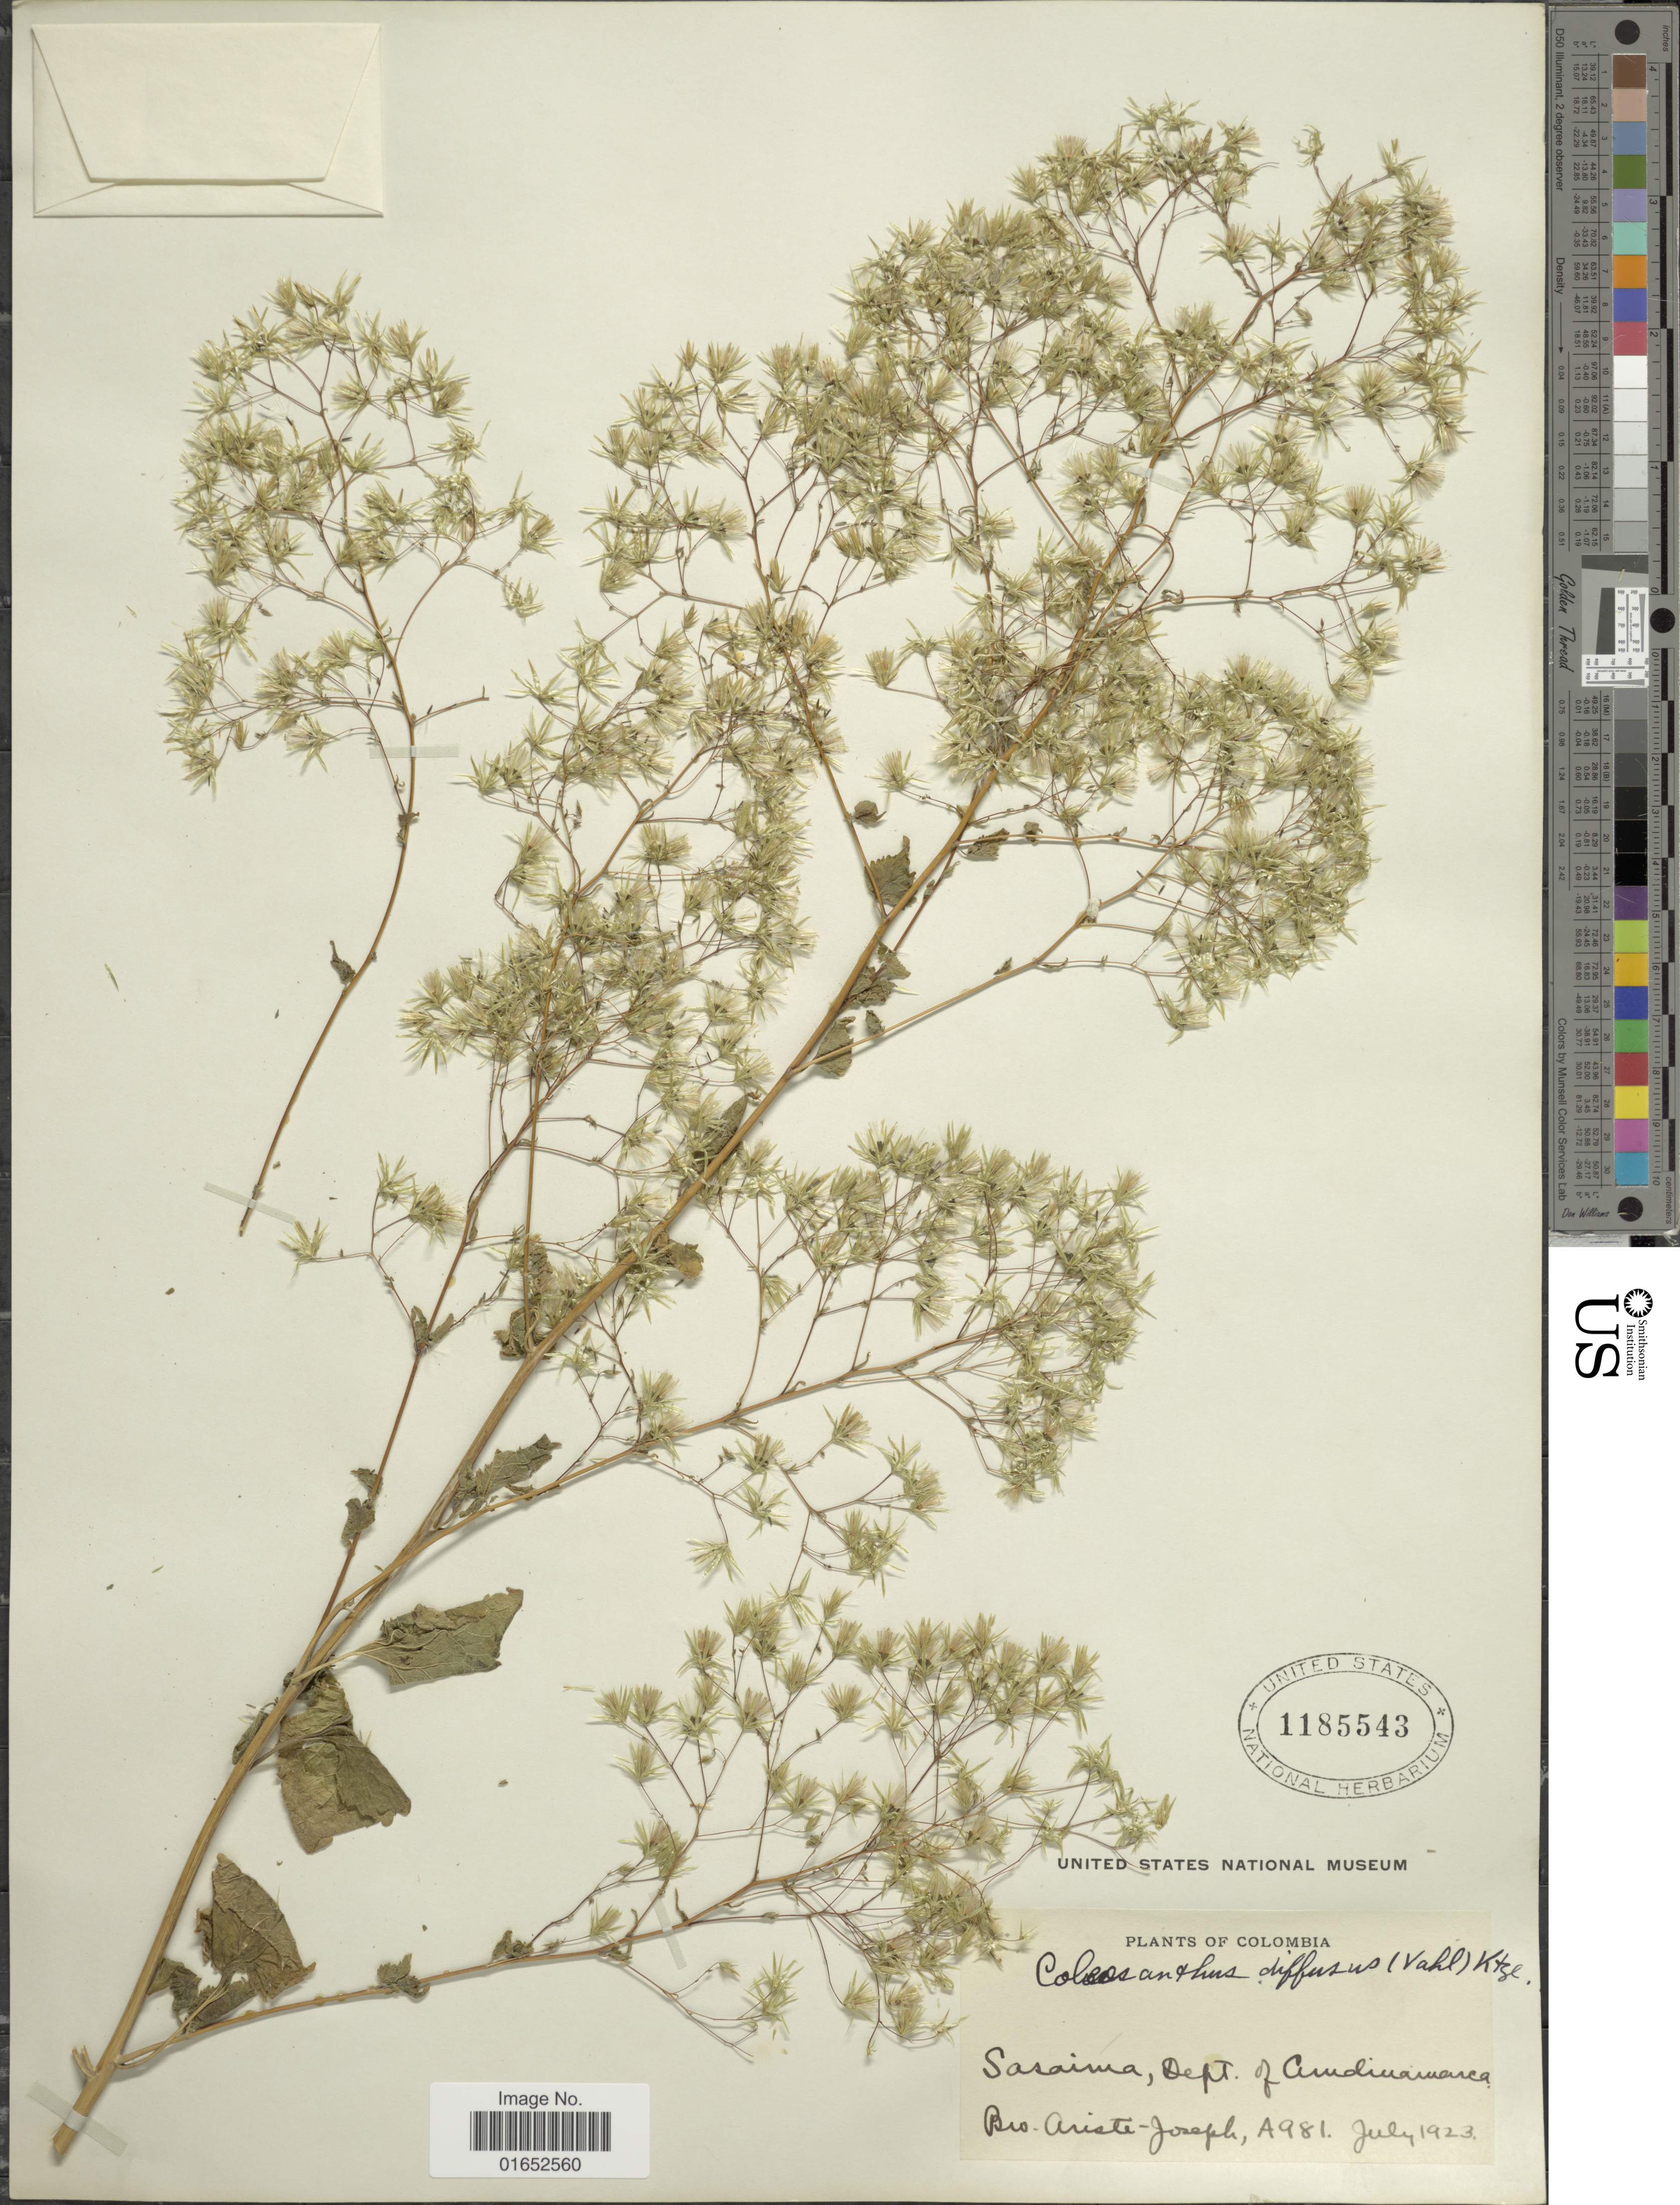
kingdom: Plantae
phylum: Tracheophyta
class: Magnoliopsida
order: Asterales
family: Asteraceae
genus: Brickellia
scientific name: Brickellia diffusa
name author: (Vahl) A. Gray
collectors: Bro. Ariste-Joseph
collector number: A981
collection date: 1923-07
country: Colombia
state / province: Cundinamarca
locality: Sasaima, Dept. of Cundinamarca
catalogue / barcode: US 1185543